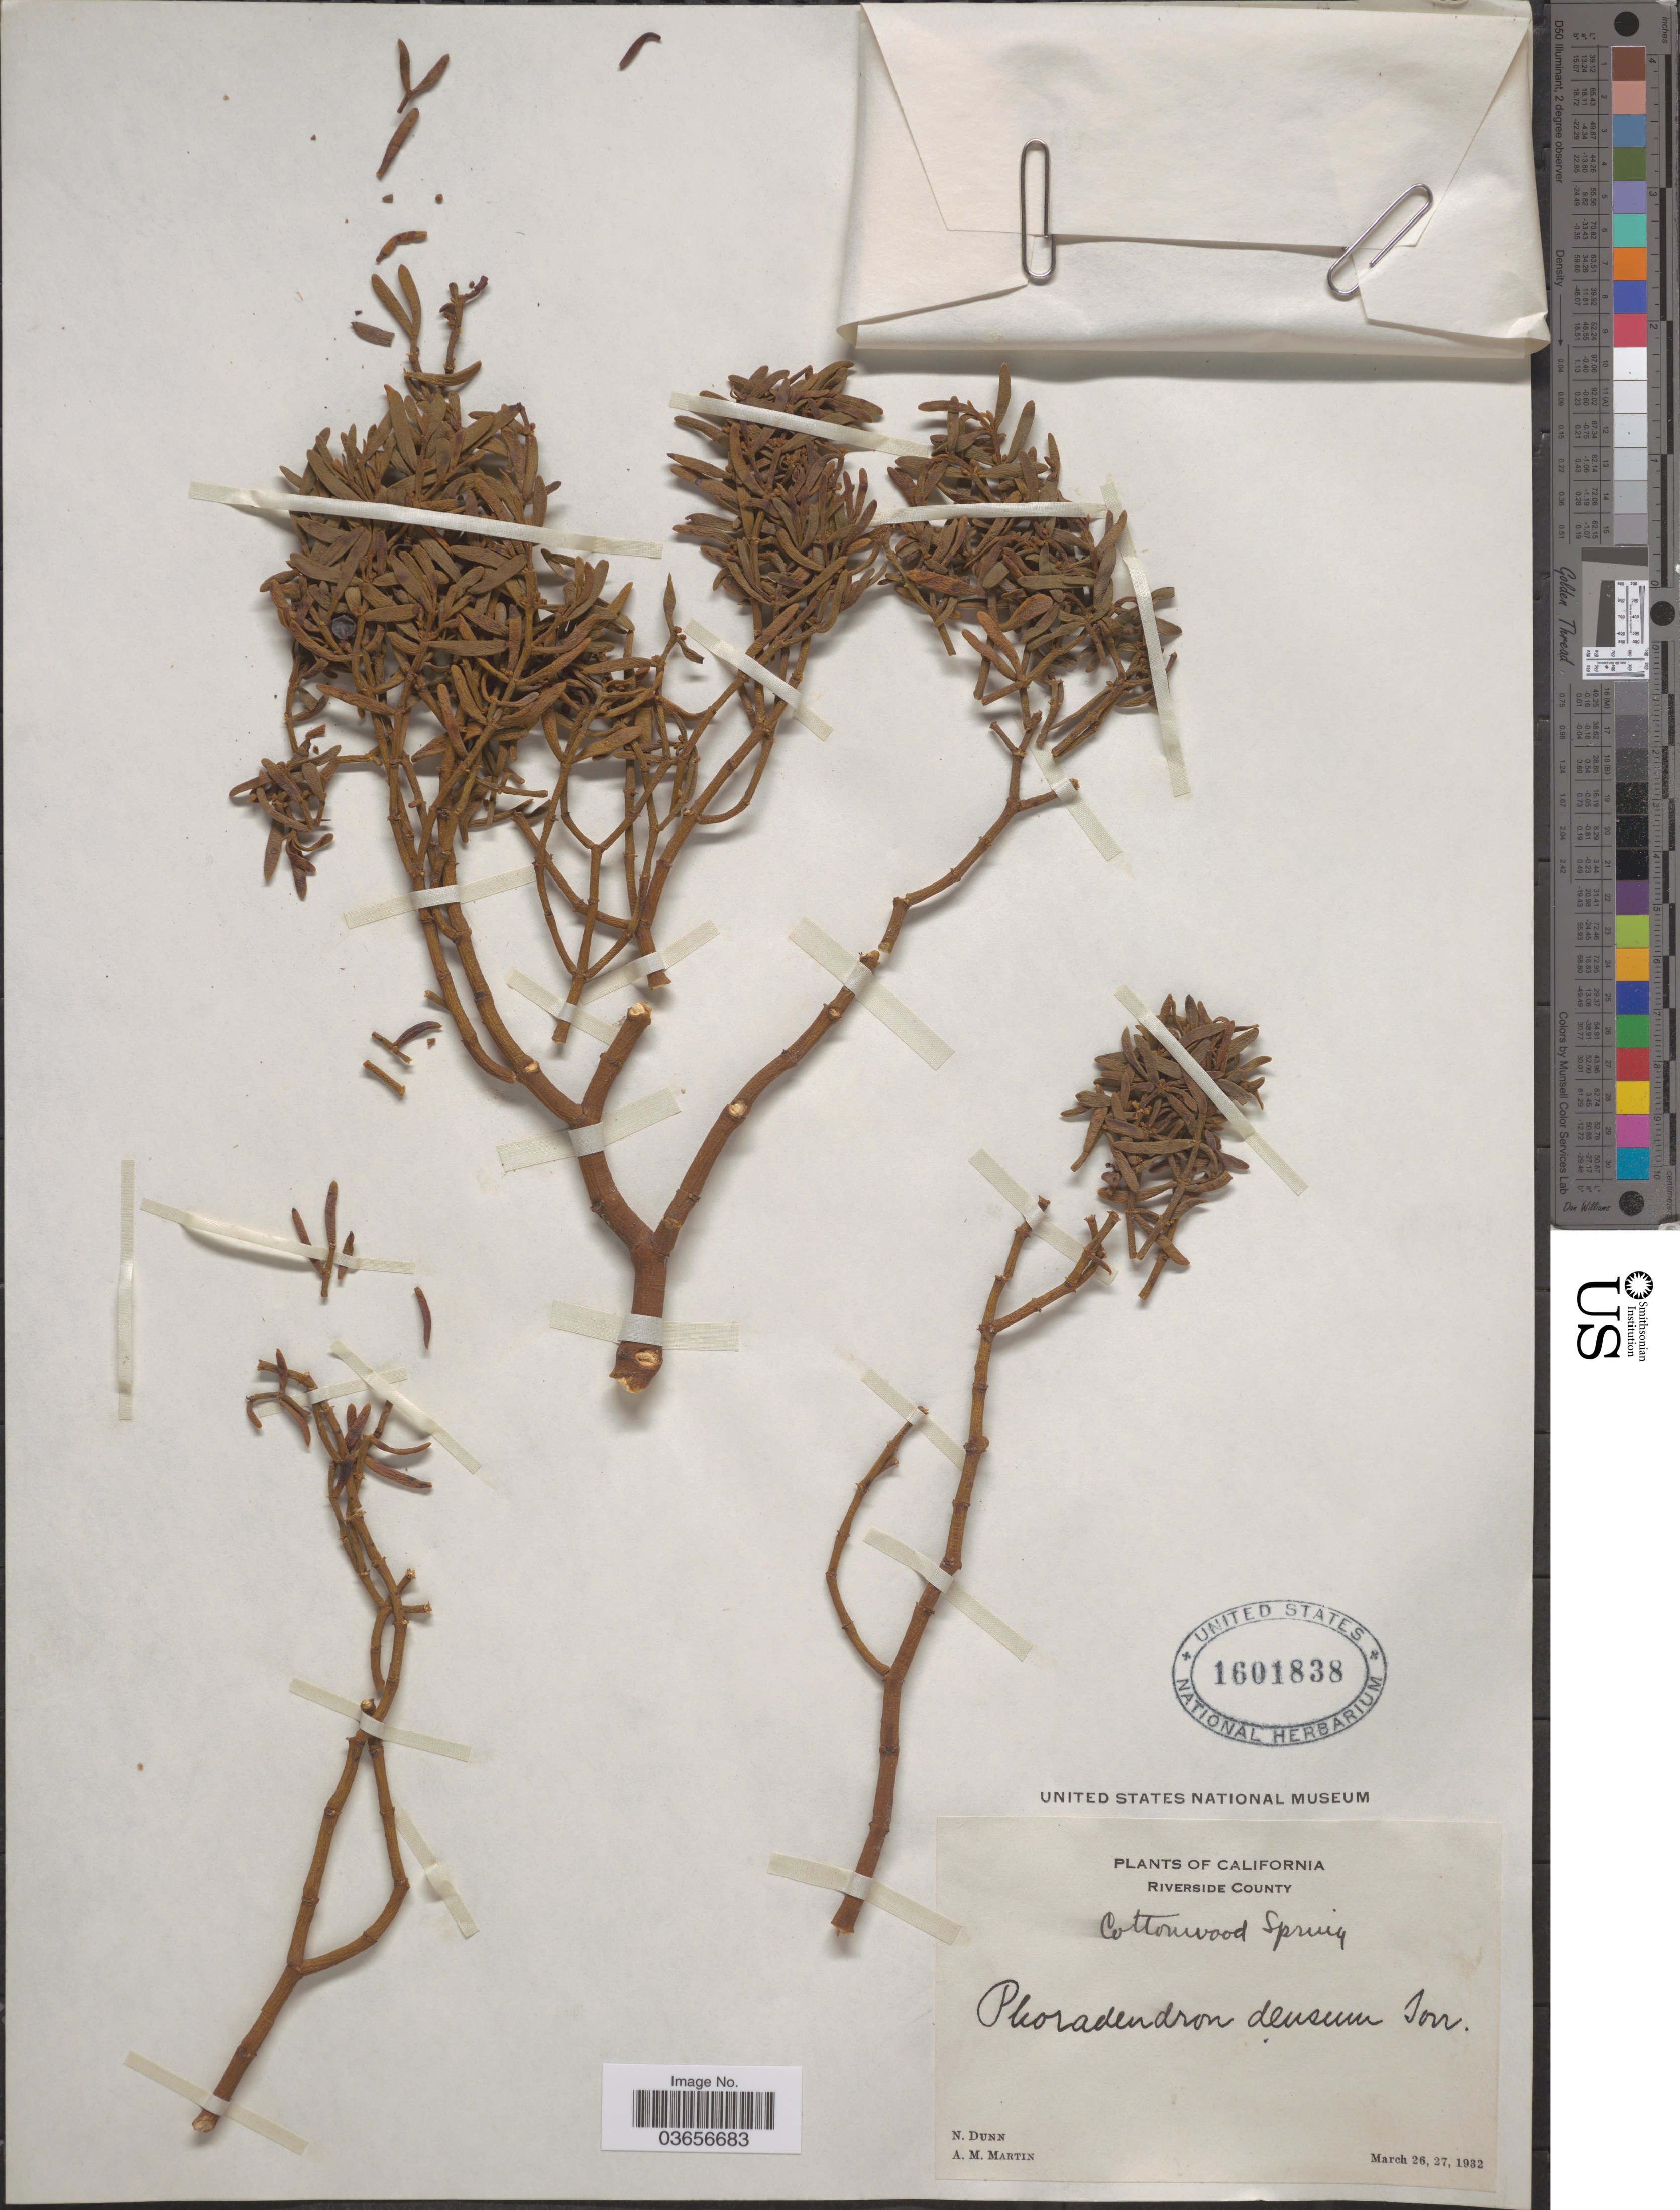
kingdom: Plantae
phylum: Tracheophyta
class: Magnoliopsida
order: Santalales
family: Viscaceae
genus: Phoradendron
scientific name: Phoradendron bolleanum var. densum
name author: (Torr. ex Trel.) Fosberg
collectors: N. Dunn & A. M. Martin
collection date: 1932-03-26/1932-03-27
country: United States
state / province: California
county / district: Riverside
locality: Riverside County. Cottonwood Spring.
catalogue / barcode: US 1601838